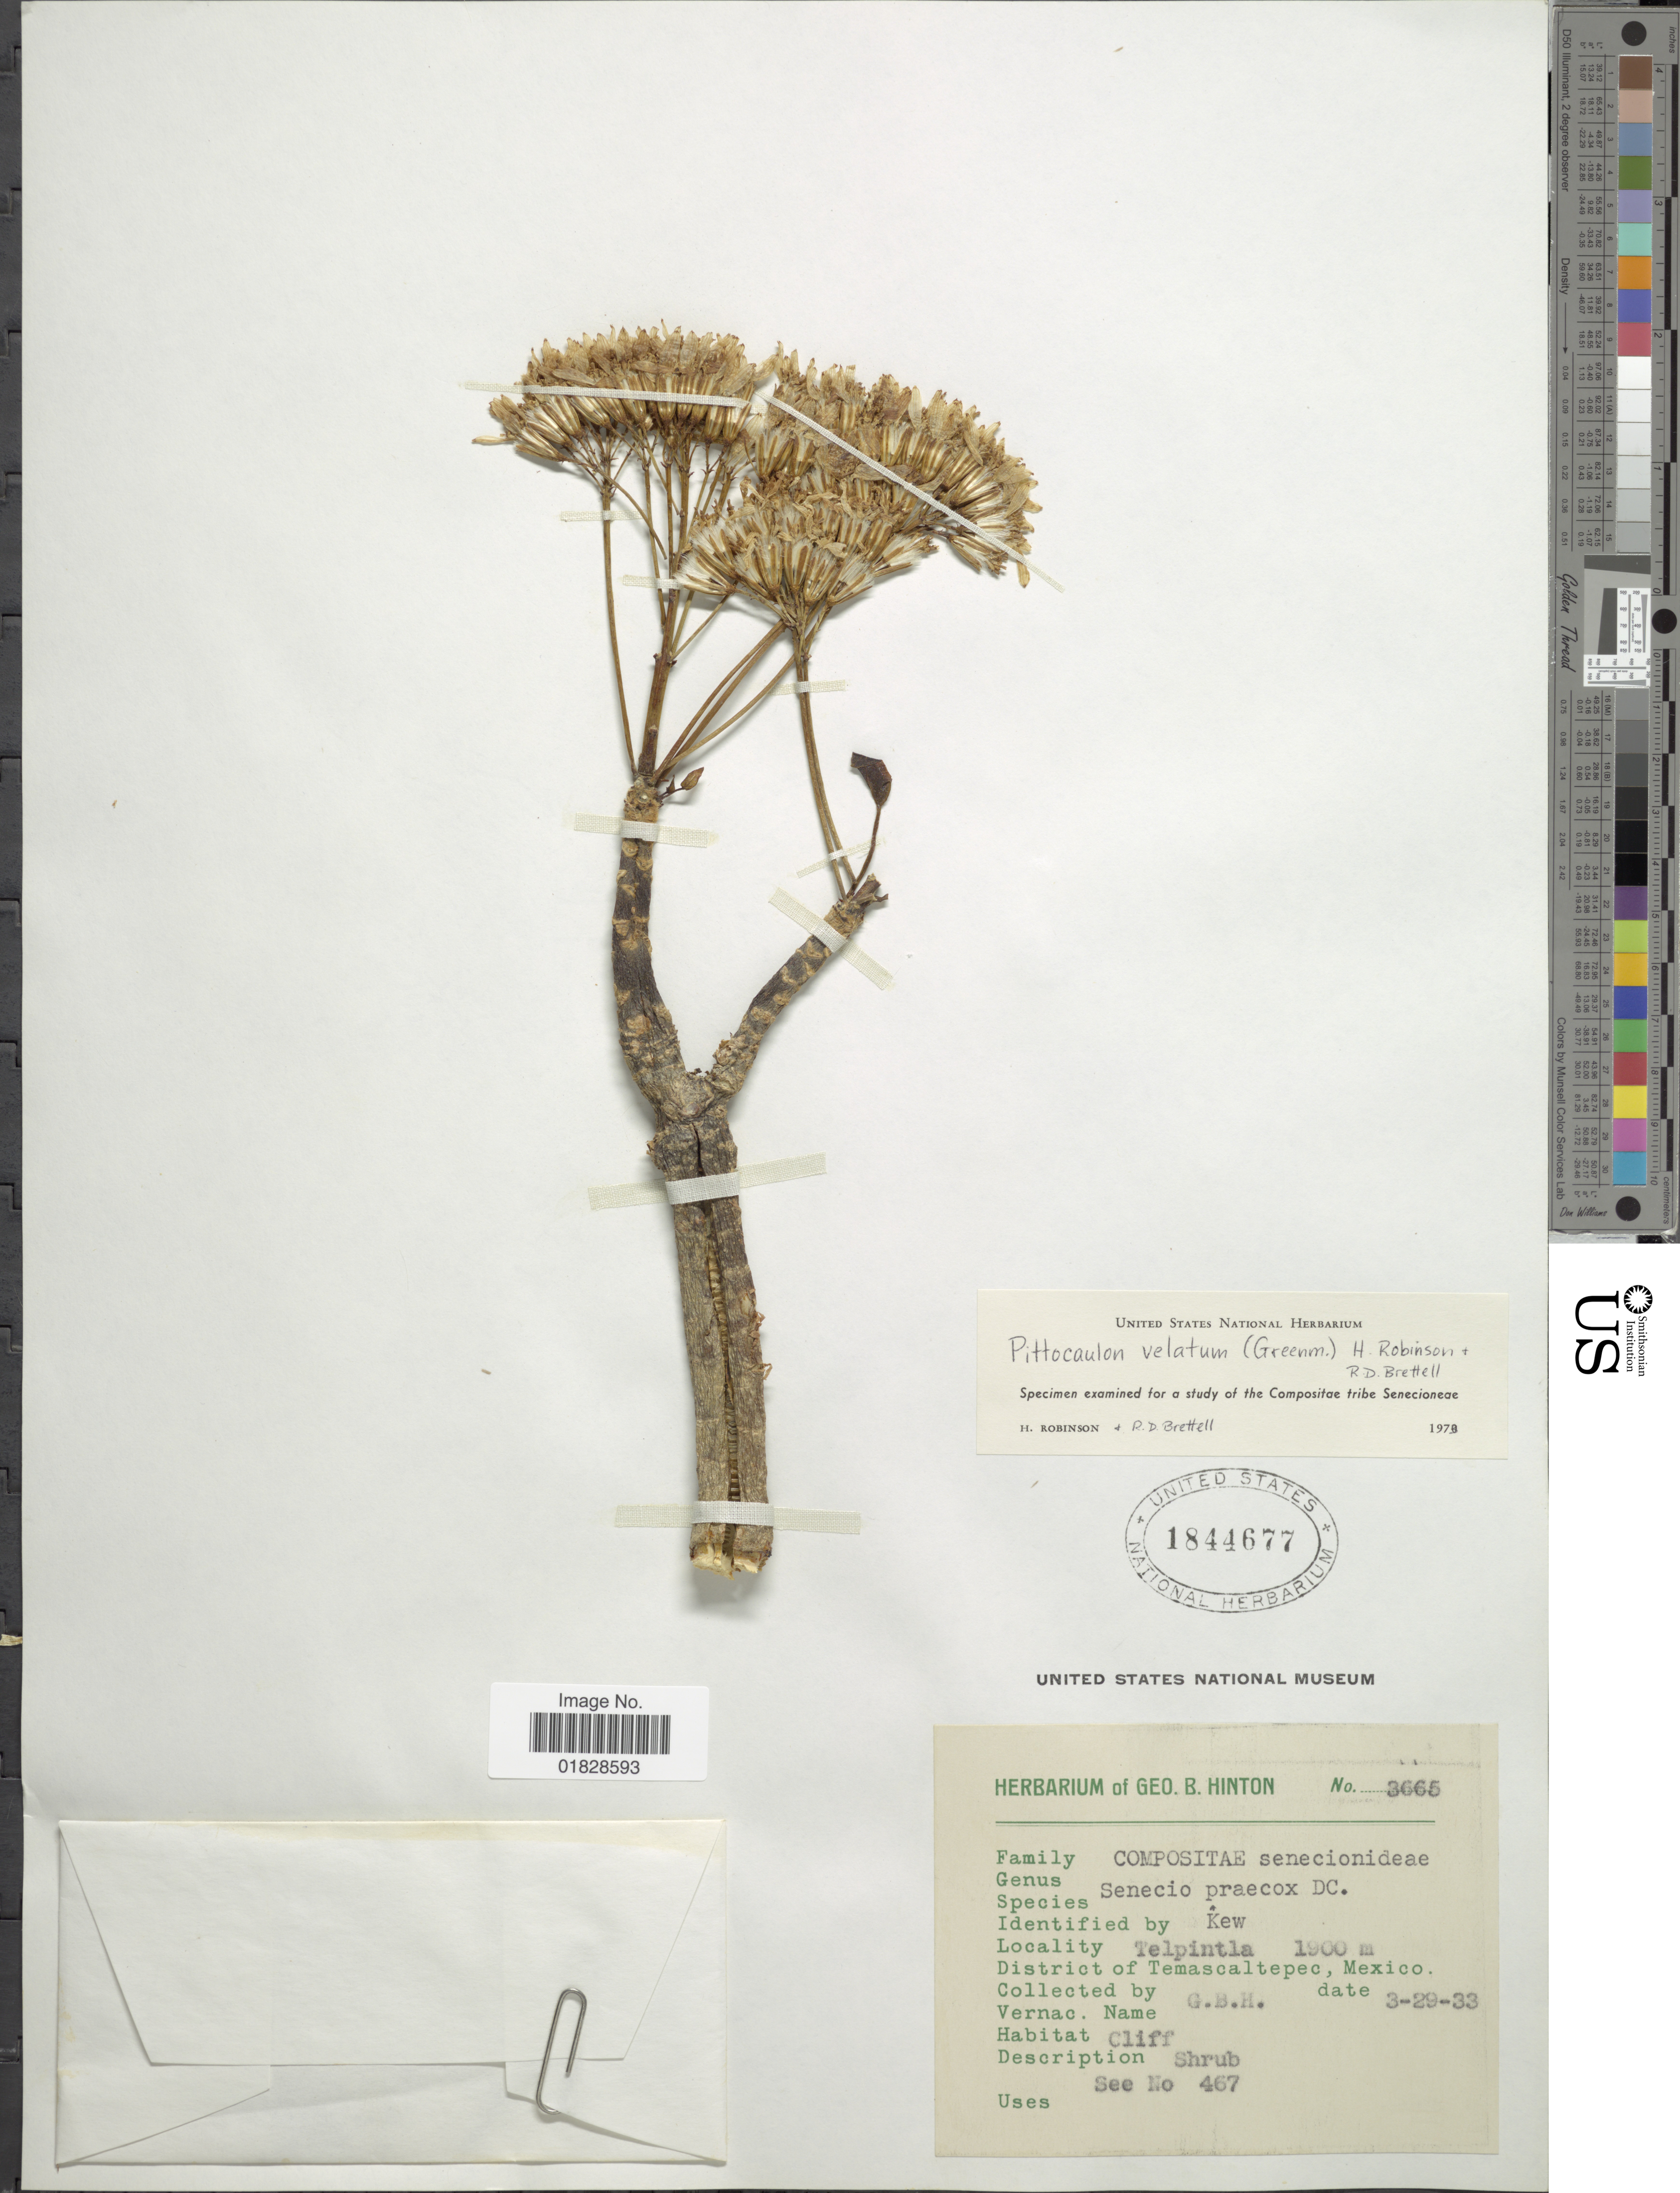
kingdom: Plantae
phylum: Tracheophyta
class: Magnoliopsida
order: Asterales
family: Asteraceae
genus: Pittocaulon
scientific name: Pittocaulon velatum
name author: (Greenm.) H. Rob. & Brettell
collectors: G. B. Hinton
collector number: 3665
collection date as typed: Transcribed d/m/y: 29/3/33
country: Mexico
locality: Telpintla. District of Temascaltepec, Mexico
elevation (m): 1900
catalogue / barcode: US 1844677